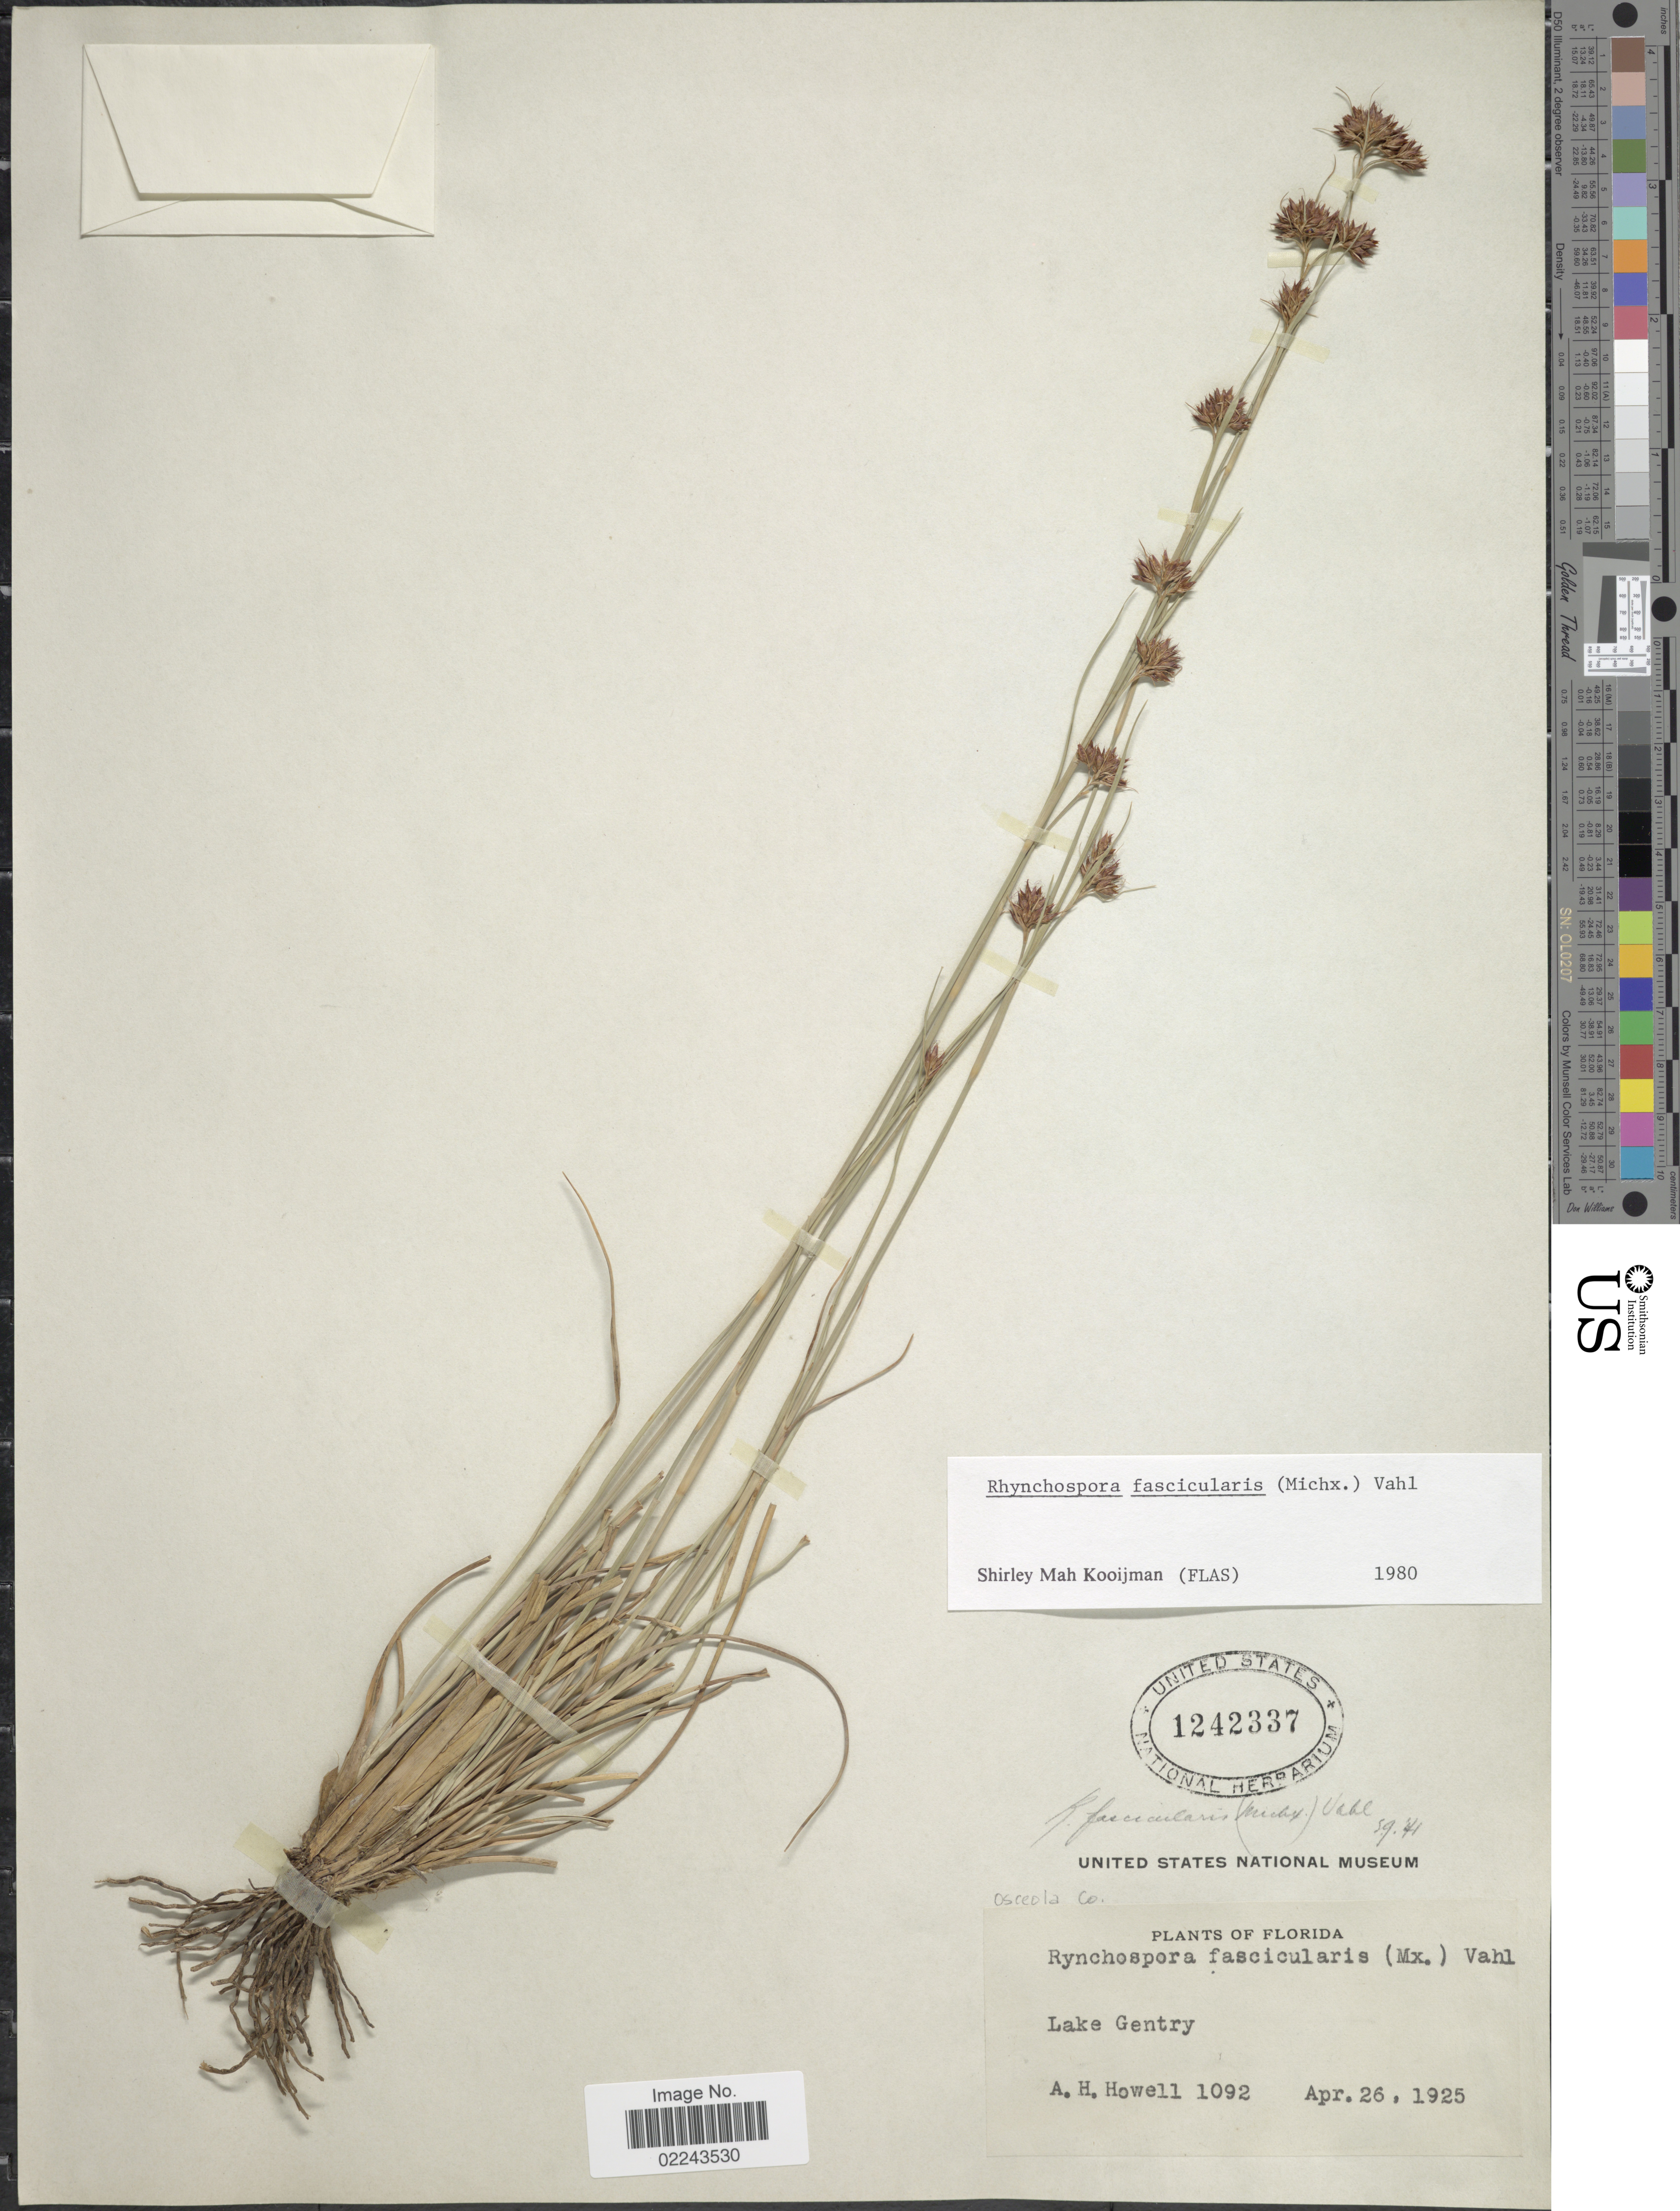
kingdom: Plantae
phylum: Tracheophyta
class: Liliopsida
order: Poales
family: Cyperaceae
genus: Rhynchospora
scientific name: Rhynchospora fascicularis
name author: (Michx.) Vahl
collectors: A. Howell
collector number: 1092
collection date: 1925-04-26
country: United States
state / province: Florida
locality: Lake Gentry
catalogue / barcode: US 1242337